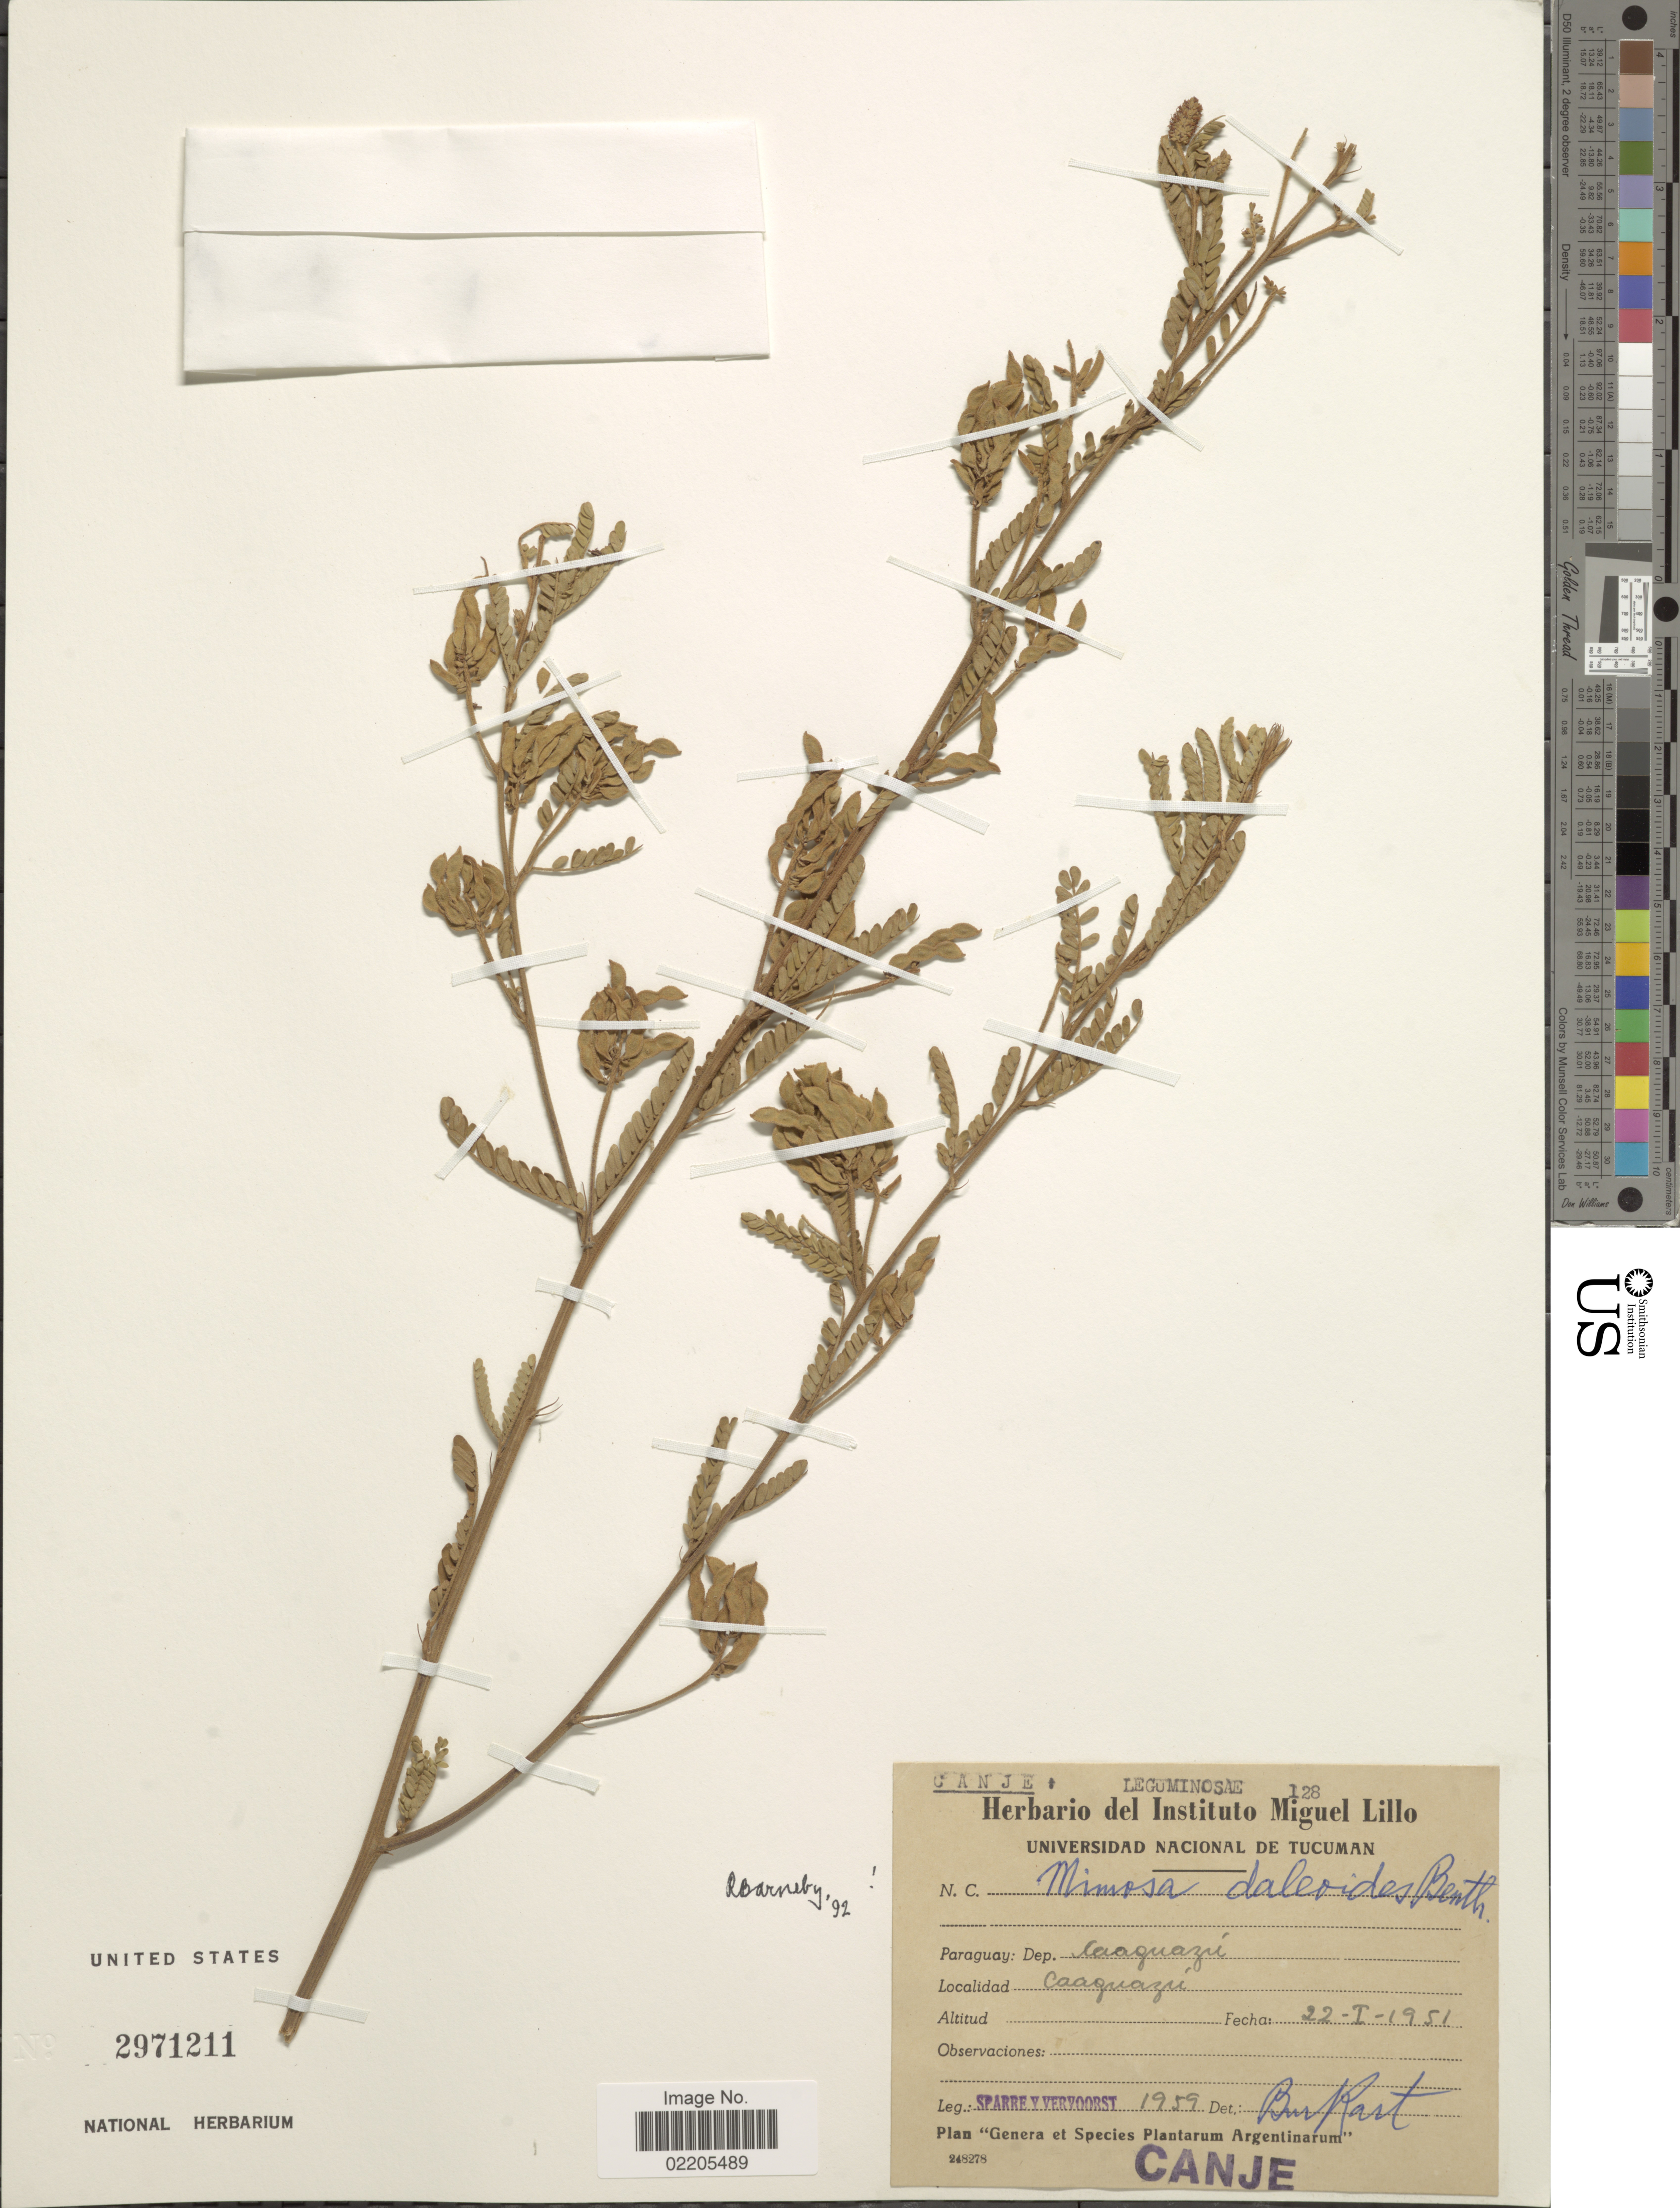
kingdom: Plantae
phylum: Tracheophyta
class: Magnoliopsida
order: Fabales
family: Fabaceae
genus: Mimosa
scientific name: Mimosa daleoides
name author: Benth.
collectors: Sparre & Vervoorst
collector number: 1959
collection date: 1951-01-22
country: Paraguay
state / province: Caaguazu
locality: Dep. Caaguazu, Caaguazu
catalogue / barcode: US 2971211